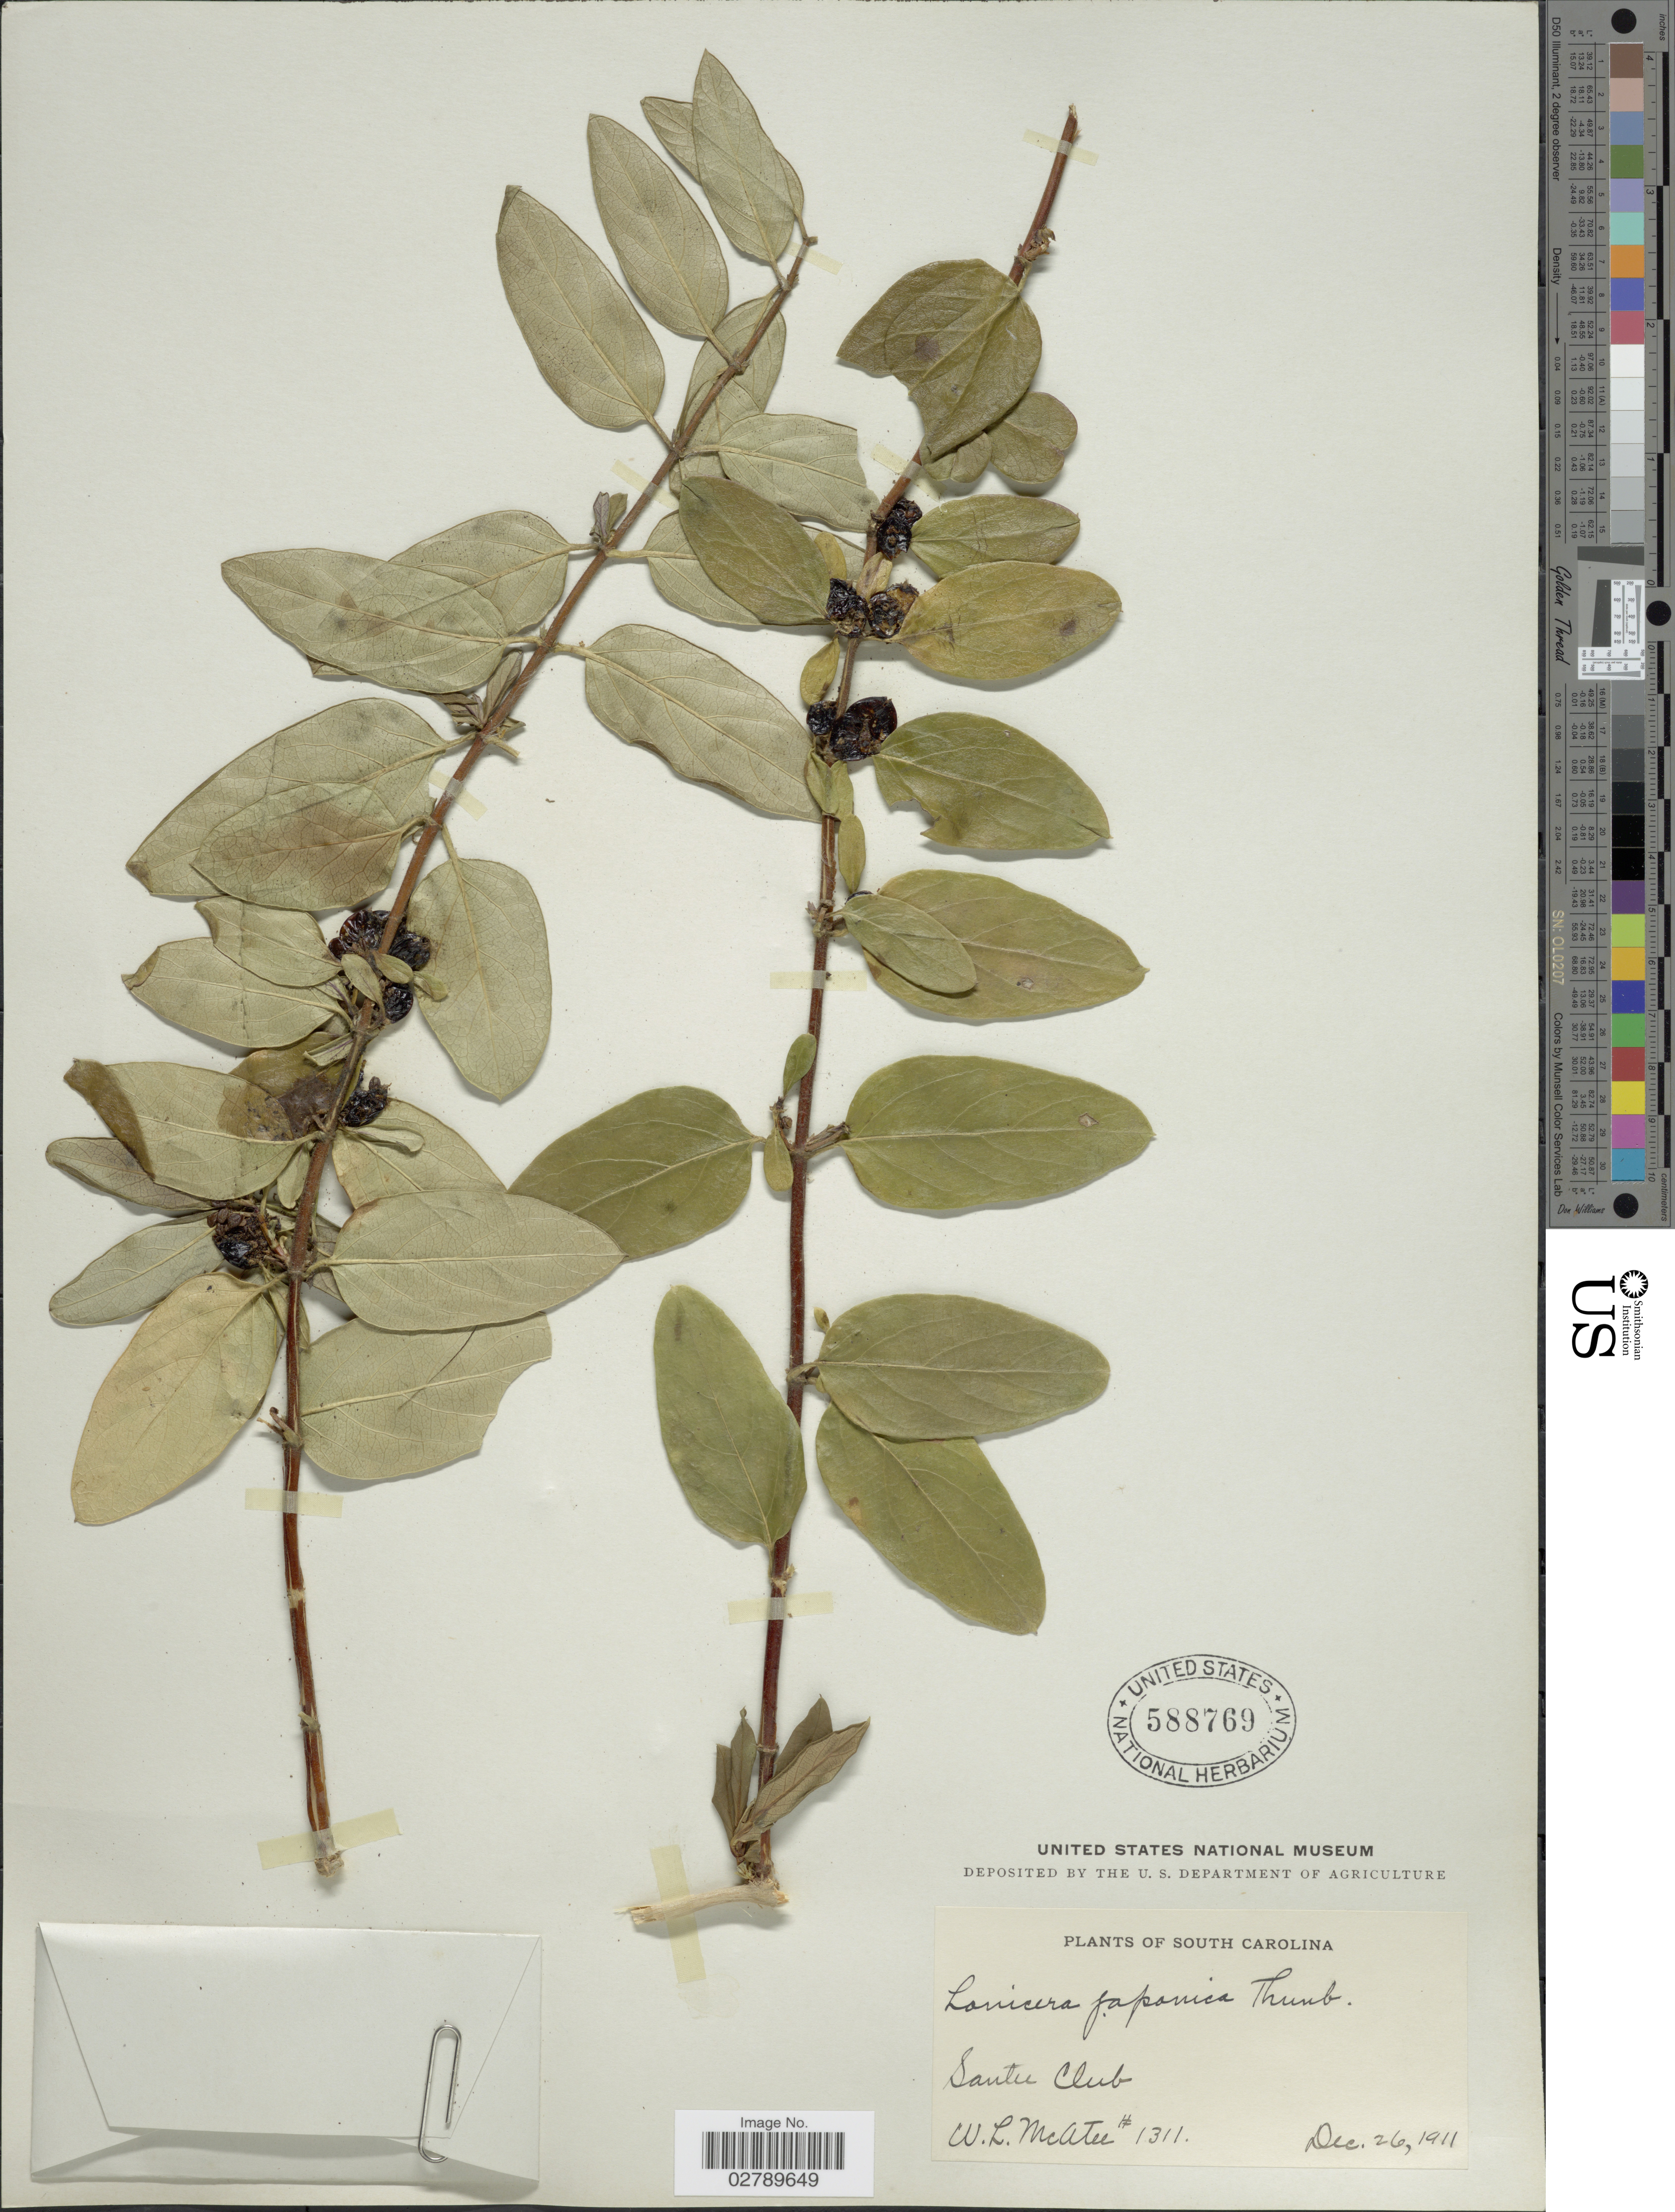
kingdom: Plantae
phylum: Tracheophyta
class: Magnoliopsida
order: Dipsacales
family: Caprifoliaceae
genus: Lonicera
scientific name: Lonicera japonica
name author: Thunb.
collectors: W. McAtee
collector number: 1311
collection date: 1911-12-26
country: United States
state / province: South Carolina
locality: Santee Club.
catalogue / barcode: US 588769